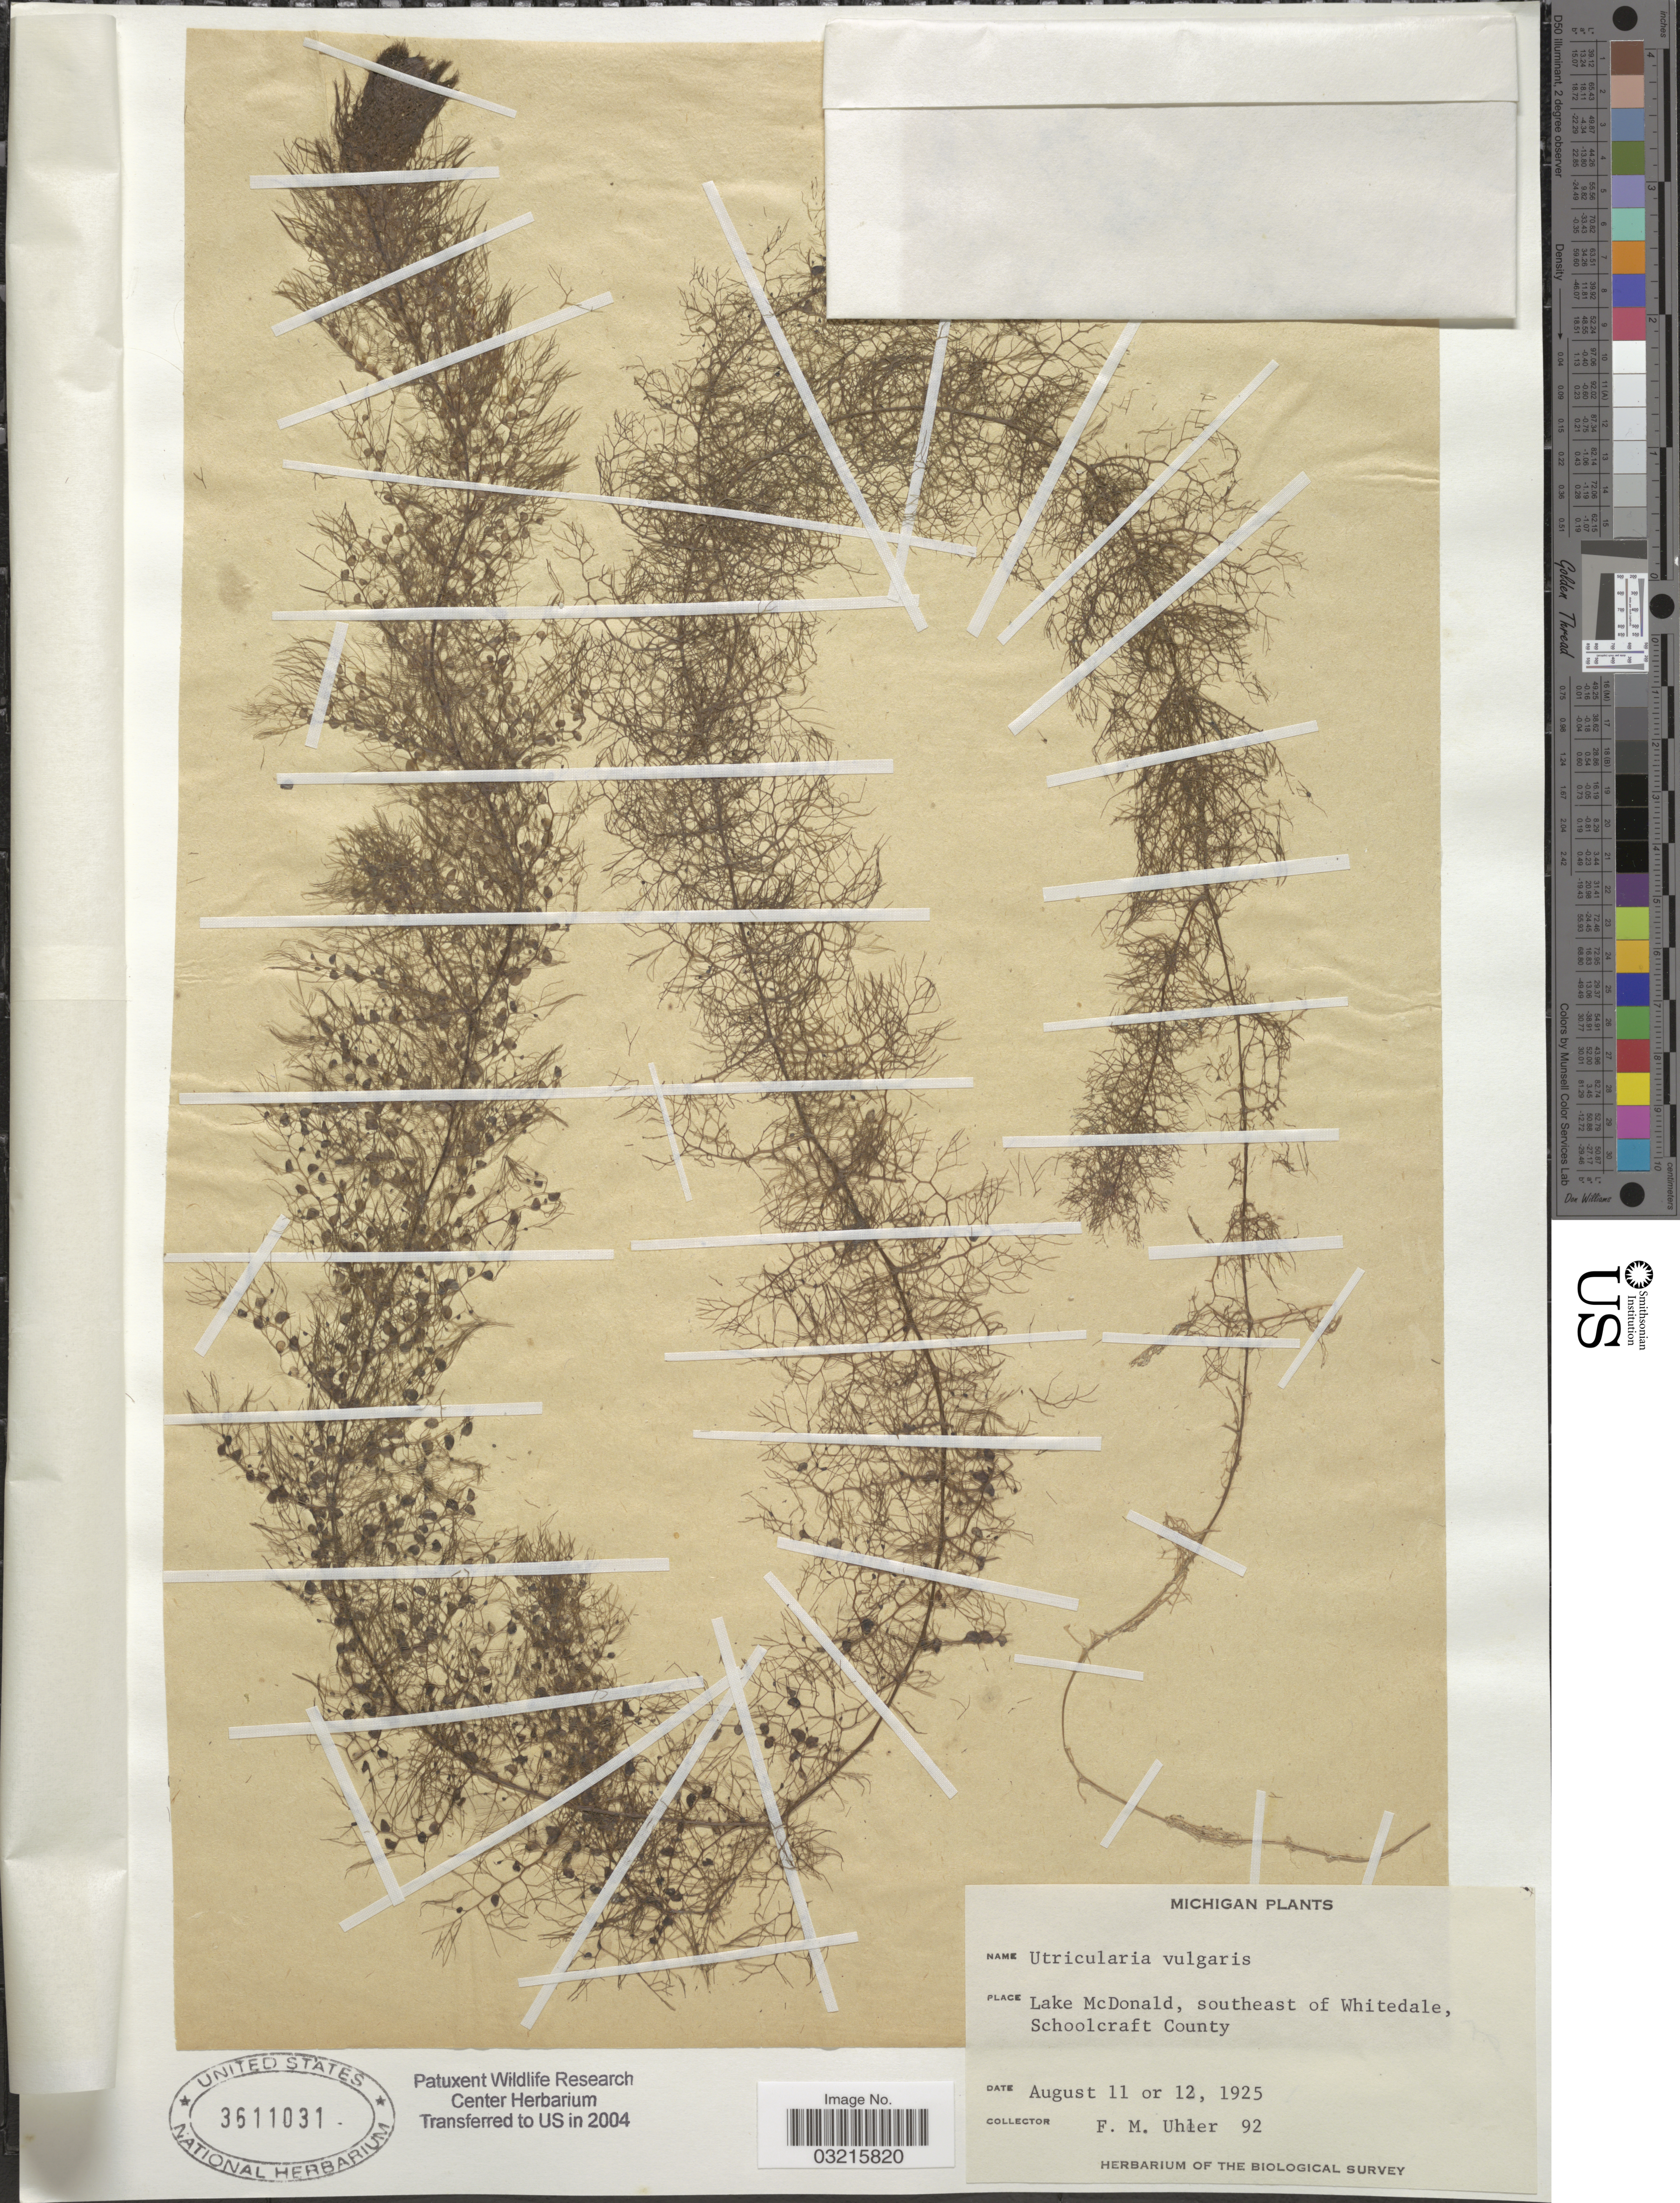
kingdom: Plantae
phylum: Tracheophyta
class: Magnoliopsida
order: Lamiales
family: Lentibulariaceae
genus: Utricularia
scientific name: Utricularia vulgaris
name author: L.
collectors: F. M. Uhler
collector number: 92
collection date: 1925-08-11/1925-08-12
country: United States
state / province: Michigan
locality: Lake McDonald, southeast of Whitedale, Schoolcraft County.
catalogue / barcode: US 3611031